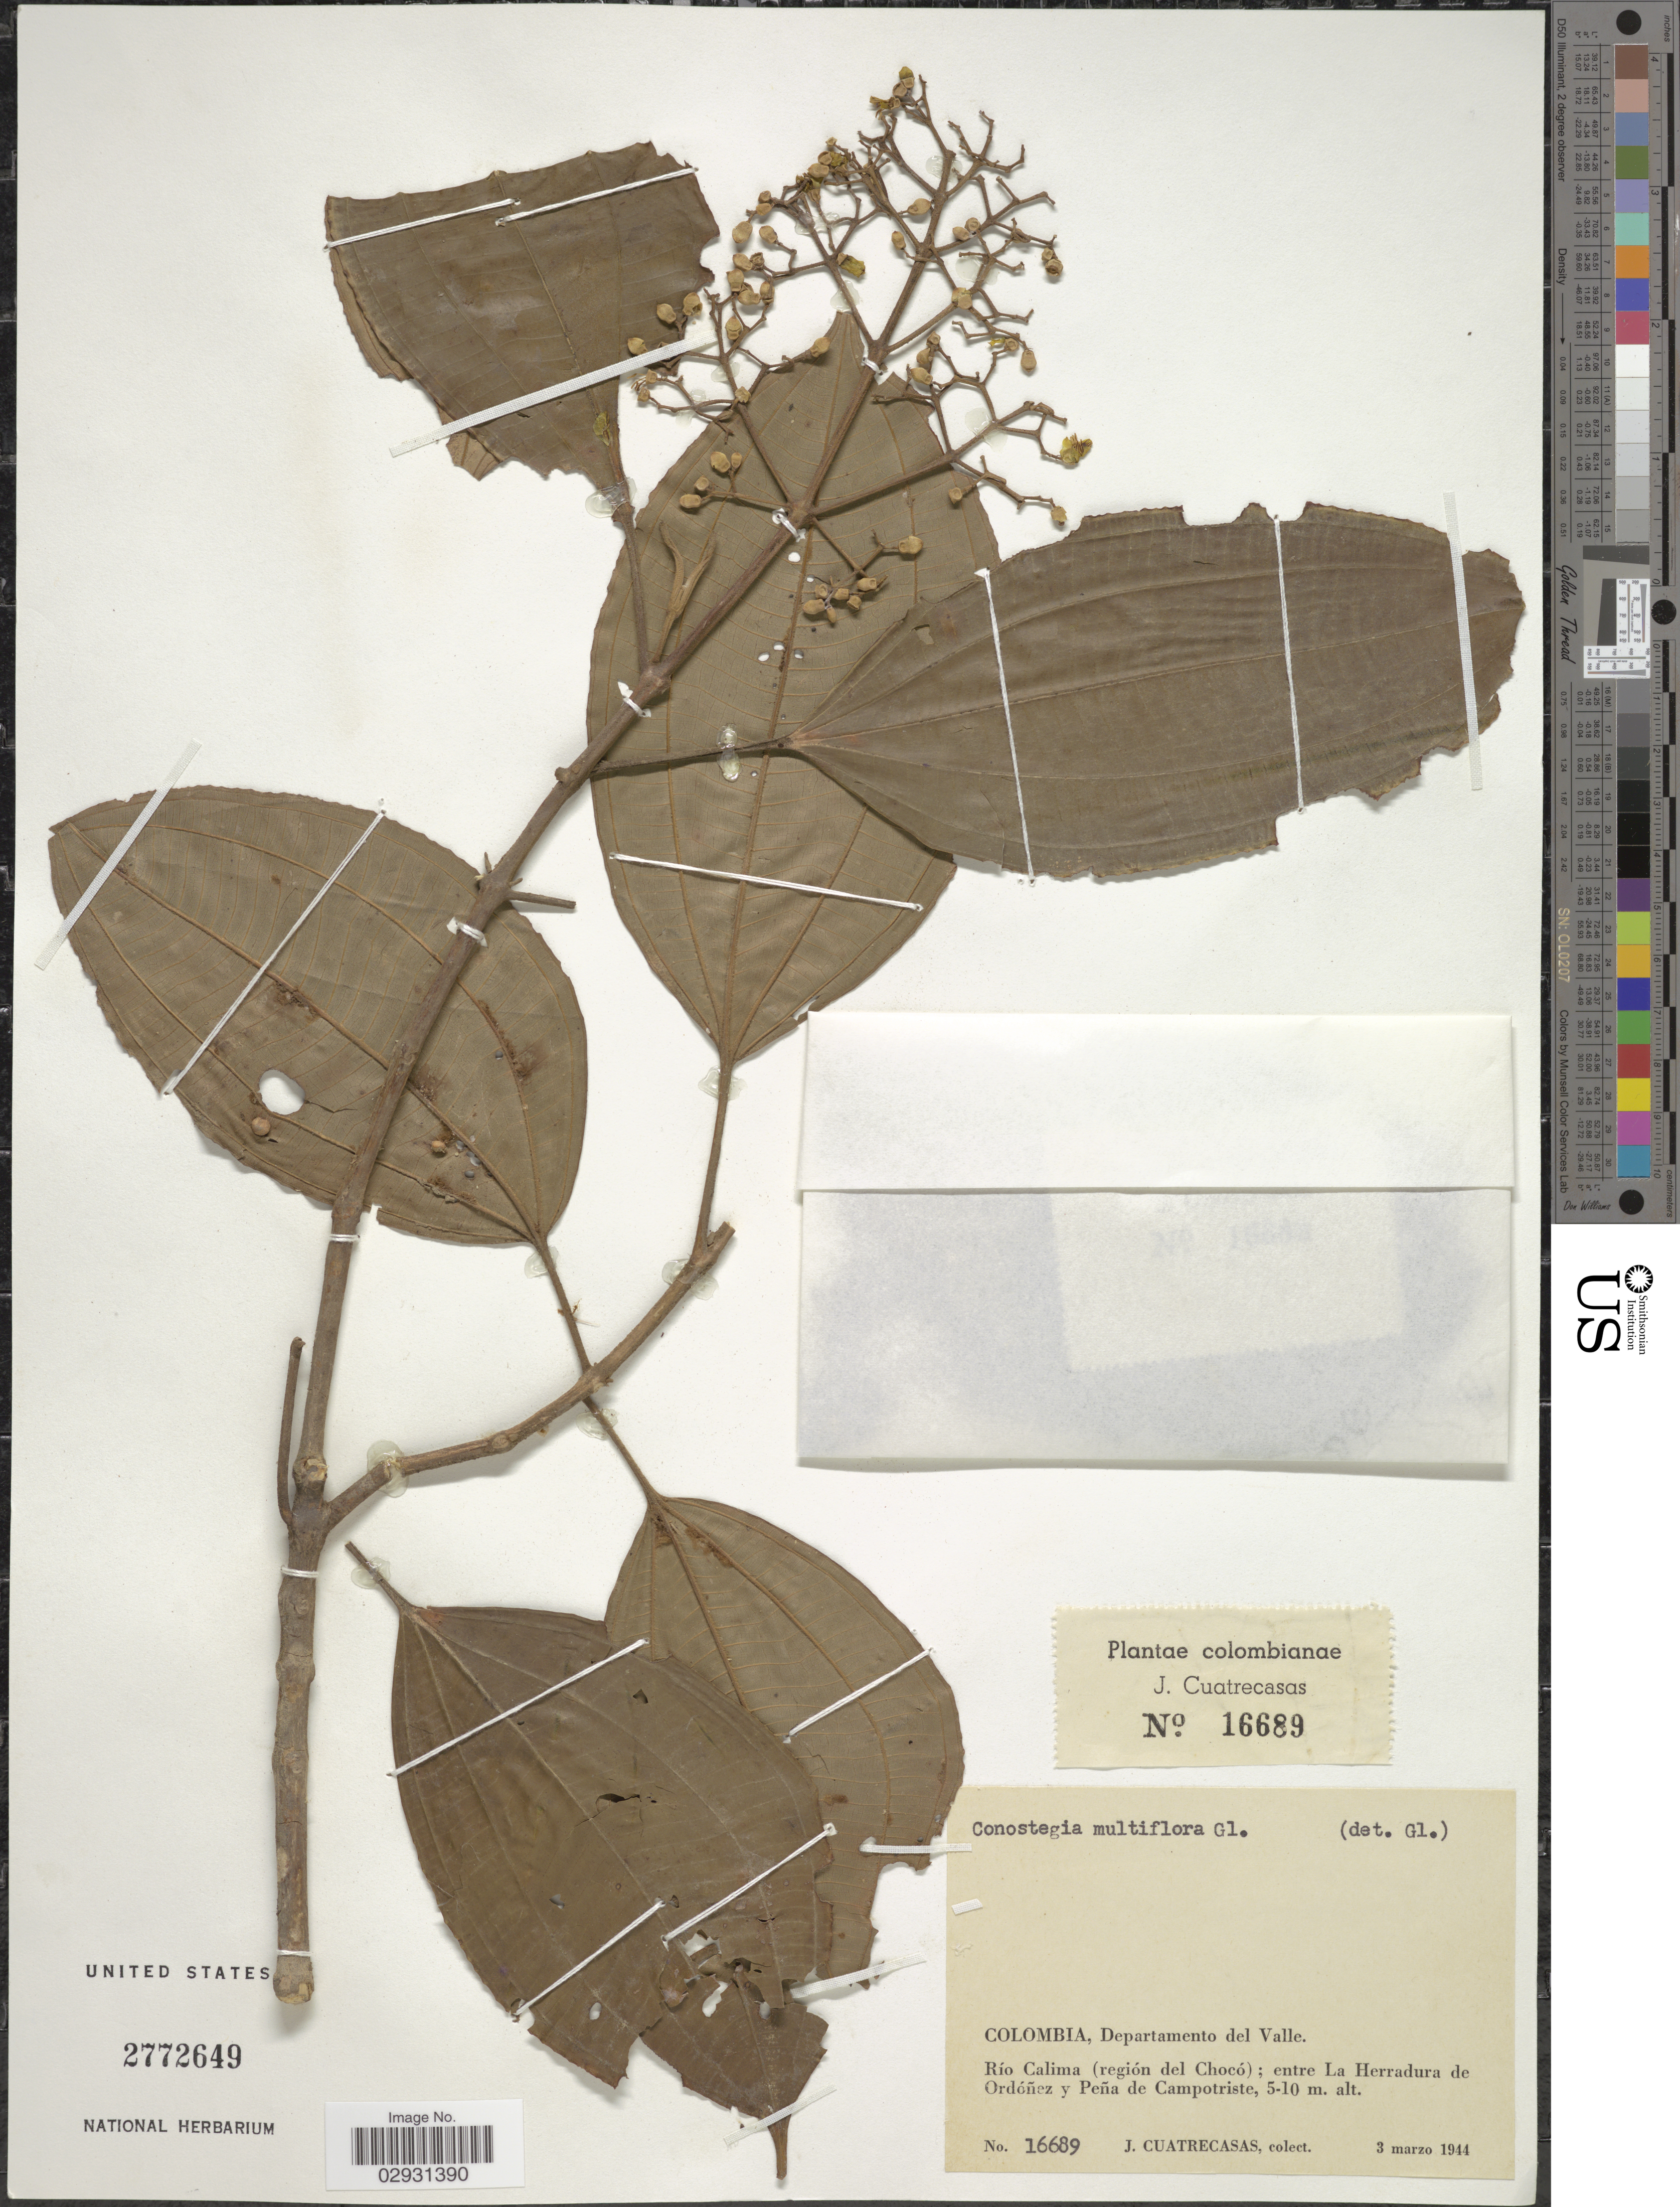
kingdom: Plantae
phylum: Tracheophyta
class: Magnoliopsida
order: Myrtales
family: Melastomataceae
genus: Conostegia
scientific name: Conostegia montana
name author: (Sw.) D. Don ex DC.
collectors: J. Cuatrecasas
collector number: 16689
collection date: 1944-03-03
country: Colombia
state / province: Valle del Cauca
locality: Departamento del Valle. Río Calima (región del Chocó); entre La Herradura de Ordónez y Peña de Campotriste.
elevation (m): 5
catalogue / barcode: US 2772649